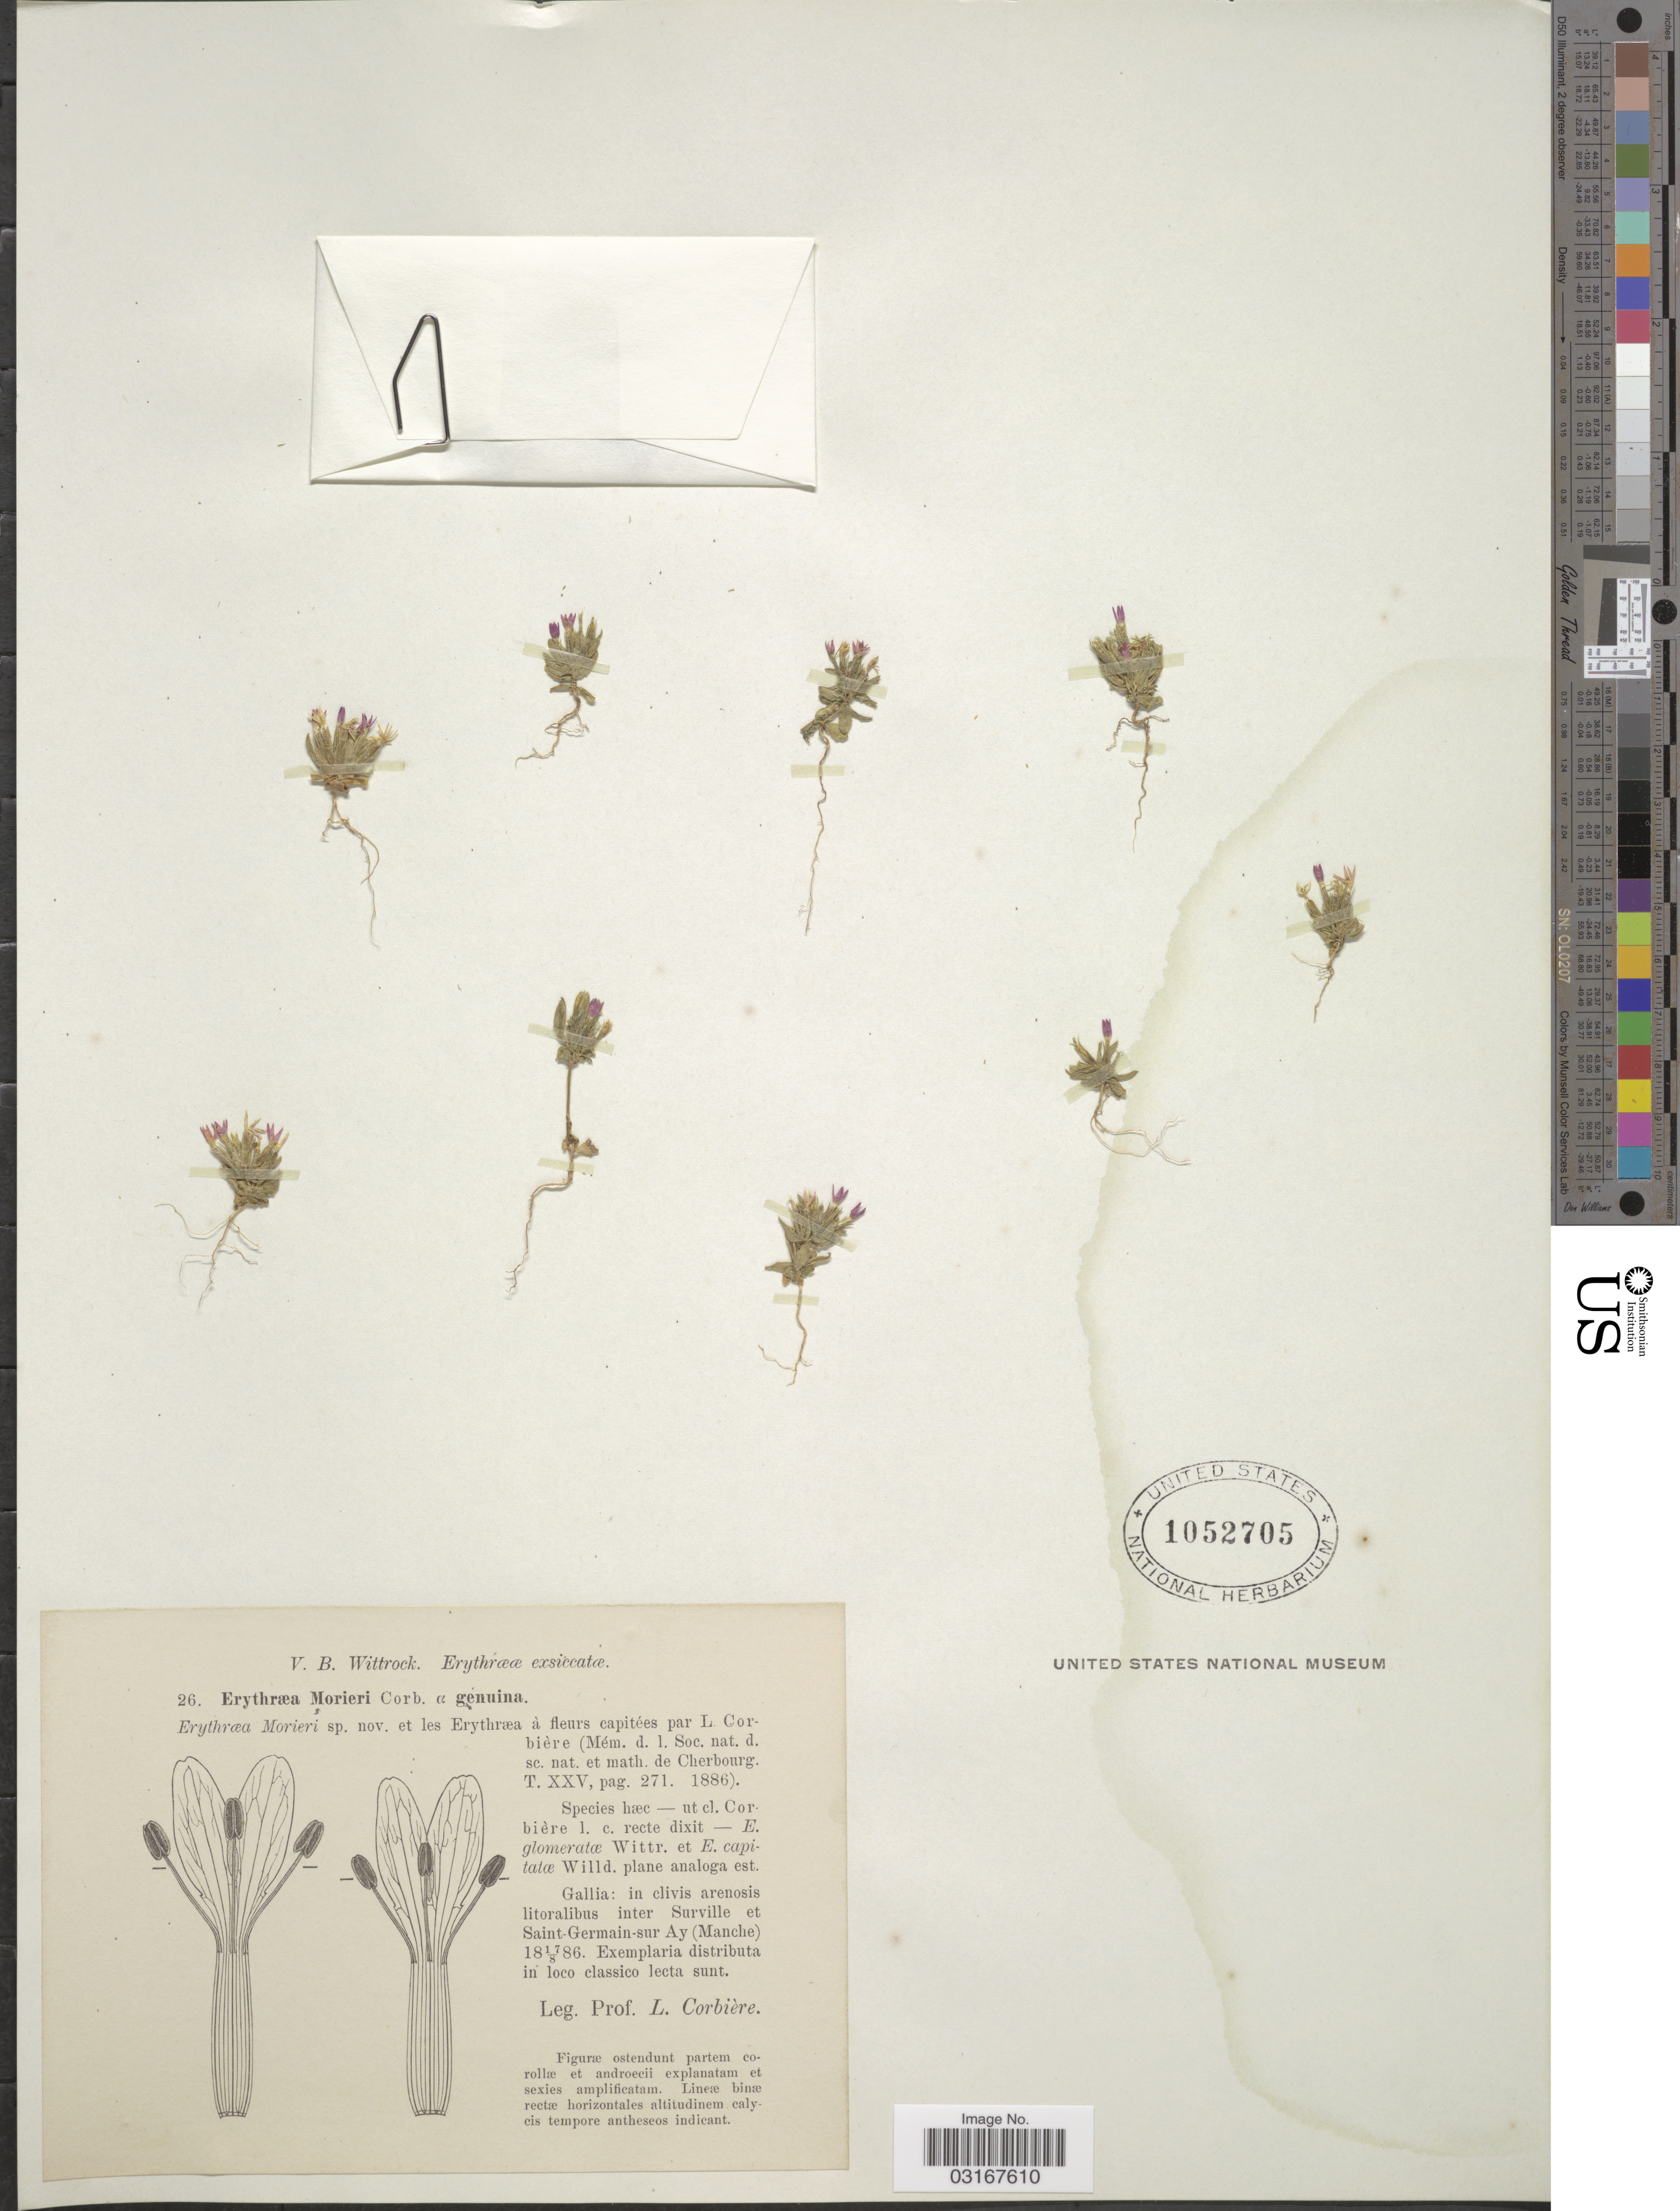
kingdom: Plantae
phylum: Tracheophyta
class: Magnoliopsida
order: Gentianales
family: Gentianaceae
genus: Erythraea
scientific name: Erythraea morieri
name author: Corb.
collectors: L. Corbière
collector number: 26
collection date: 1886-08-17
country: France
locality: Gallia: inter Surville et Saint-Germain-sur Ay (Manche).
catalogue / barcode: US 1052705